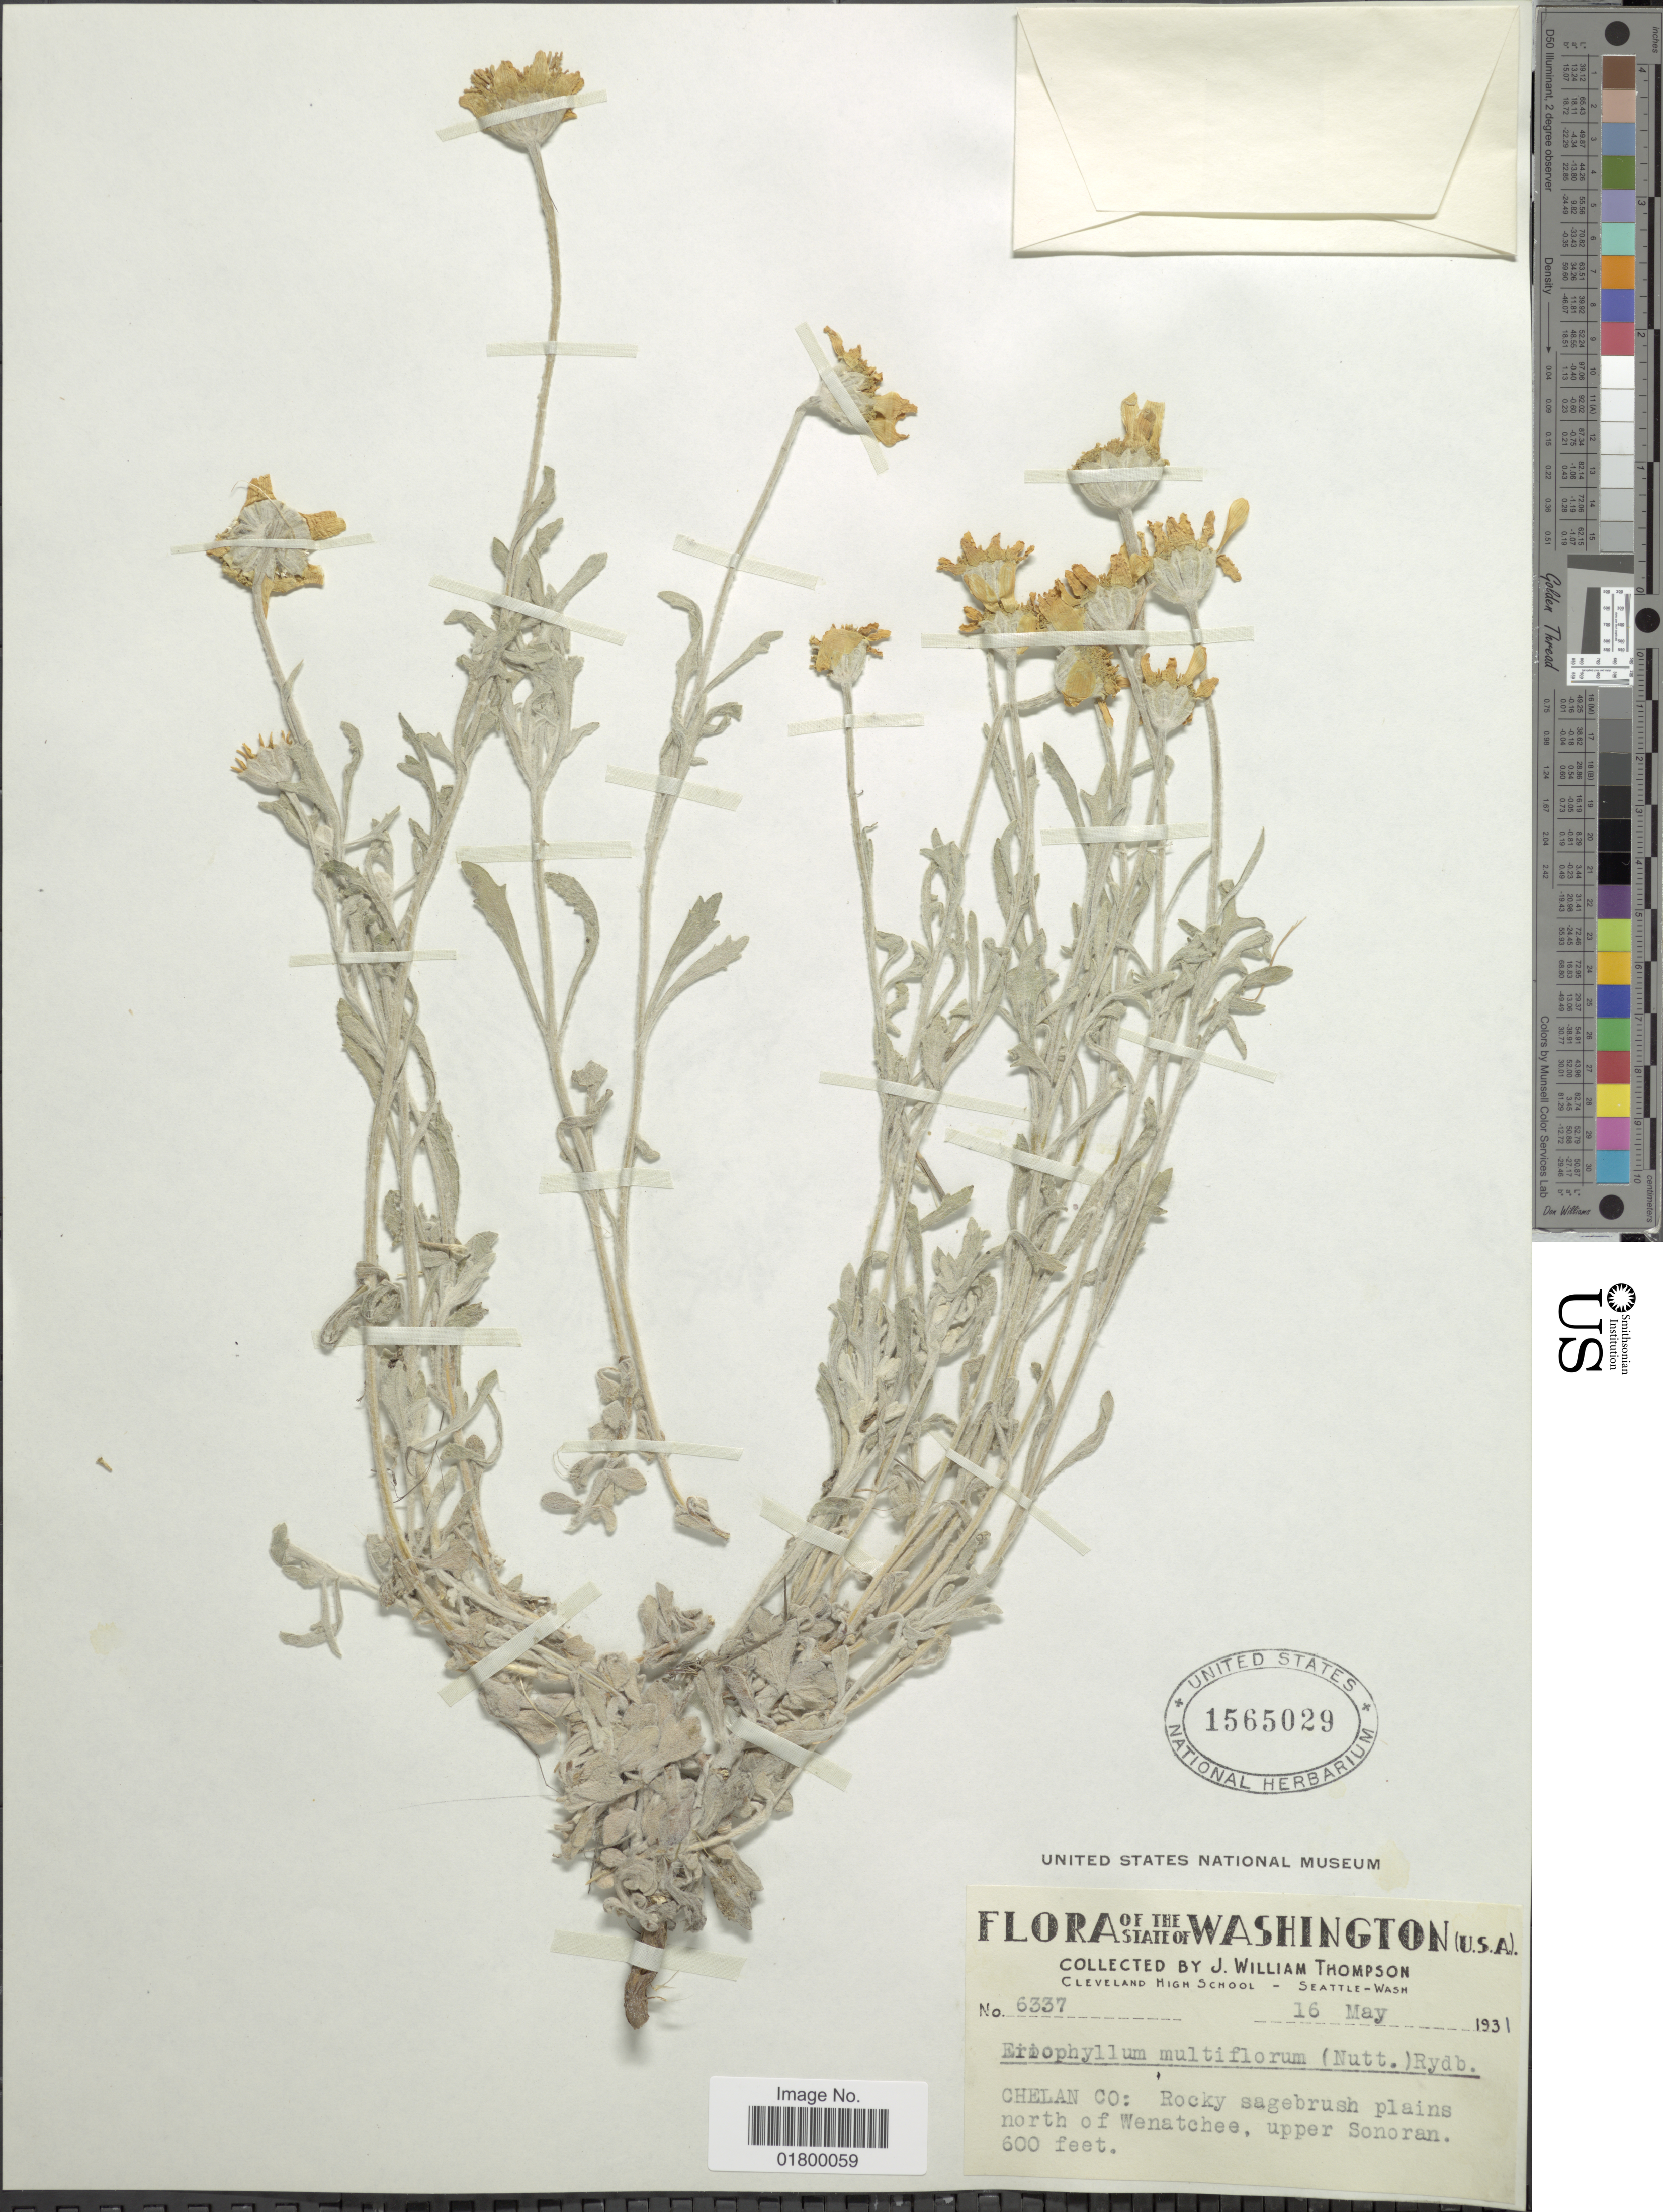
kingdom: Plantae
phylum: Tracheophyta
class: Magnoliopsida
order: Asterales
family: Asteraceae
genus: Eriophyllum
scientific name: Eriophyllum integrifolium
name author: (Hook.) Greene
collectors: J. W. Thompson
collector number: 6337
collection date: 1931-05-16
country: United States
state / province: Washington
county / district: Chelan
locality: Chelan Co: Rocky sagebrush plains north of Wenatchee, upper Sonoran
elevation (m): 183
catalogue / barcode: US 1565029